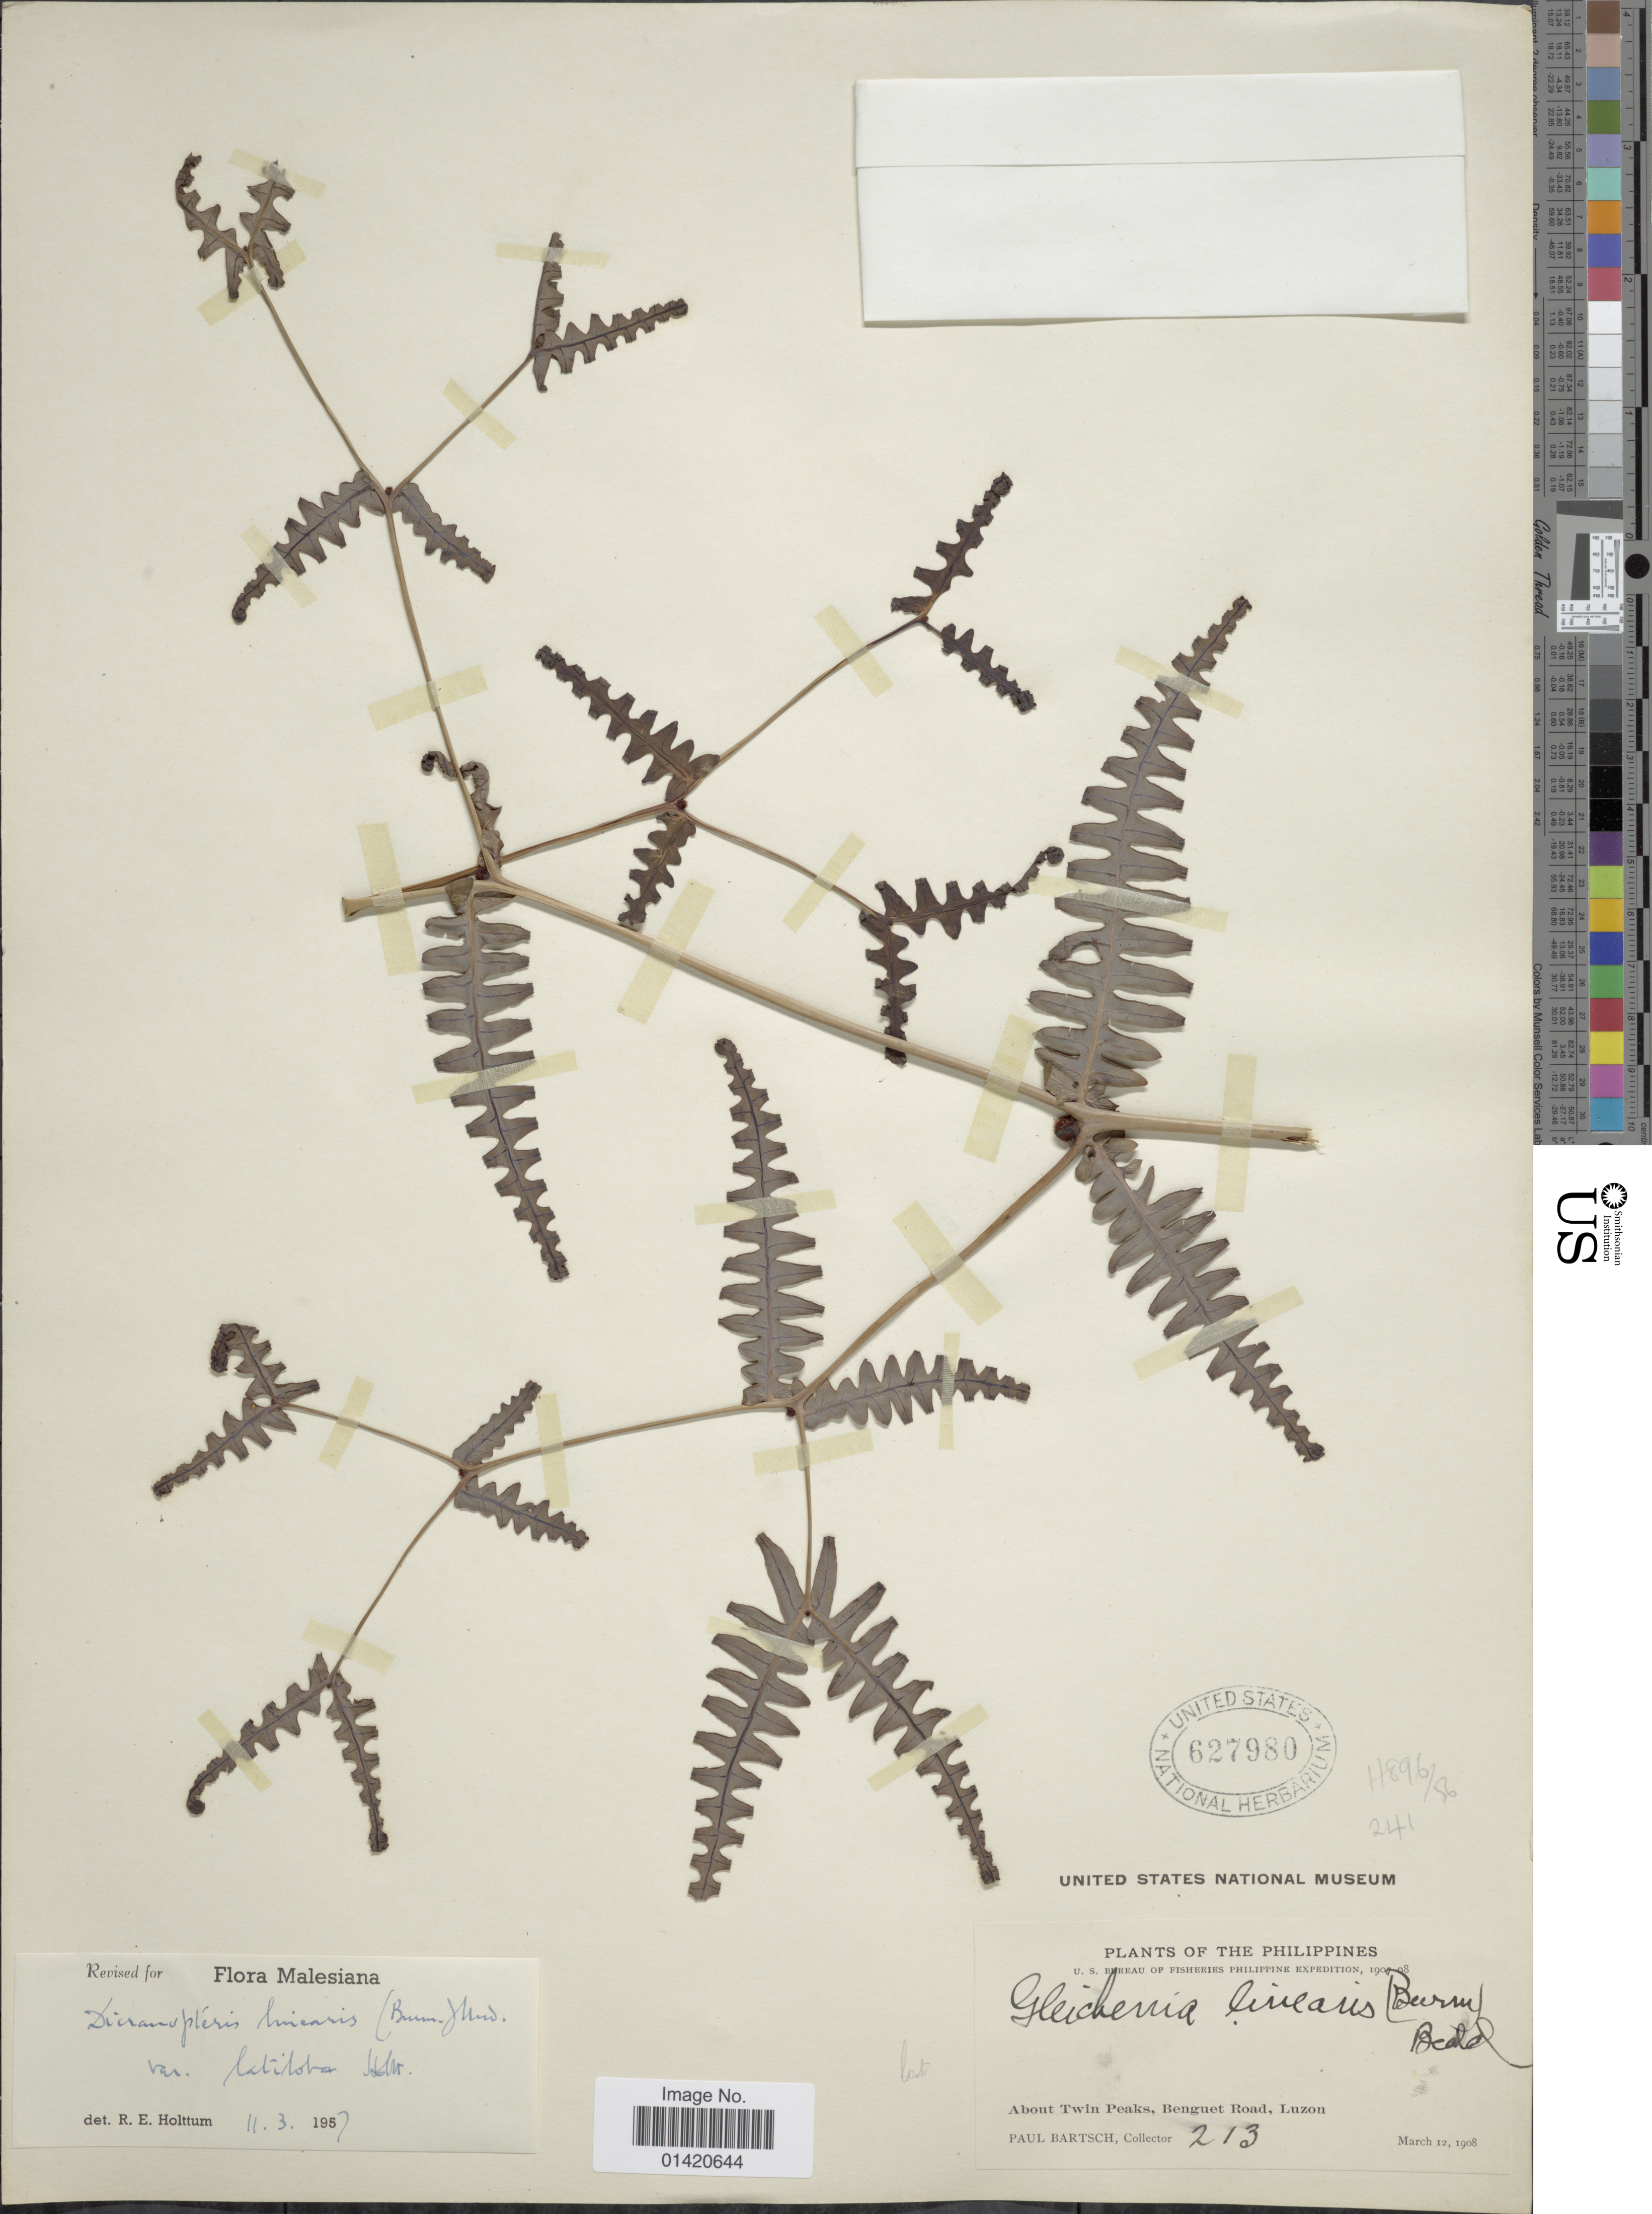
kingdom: Plantae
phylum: Tracheophyta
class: Polypodiopsida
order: Gleicheniales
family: Gleicheniaceae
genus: Dicranopteris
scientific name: Dicranopteris linearis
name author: (Burm. f.) Underw.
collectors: P. Bartsch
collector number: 213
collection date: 1908-03-12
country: Philippines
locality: About Twin Peaks, Benguet Road Luzon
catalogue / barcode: US 627980